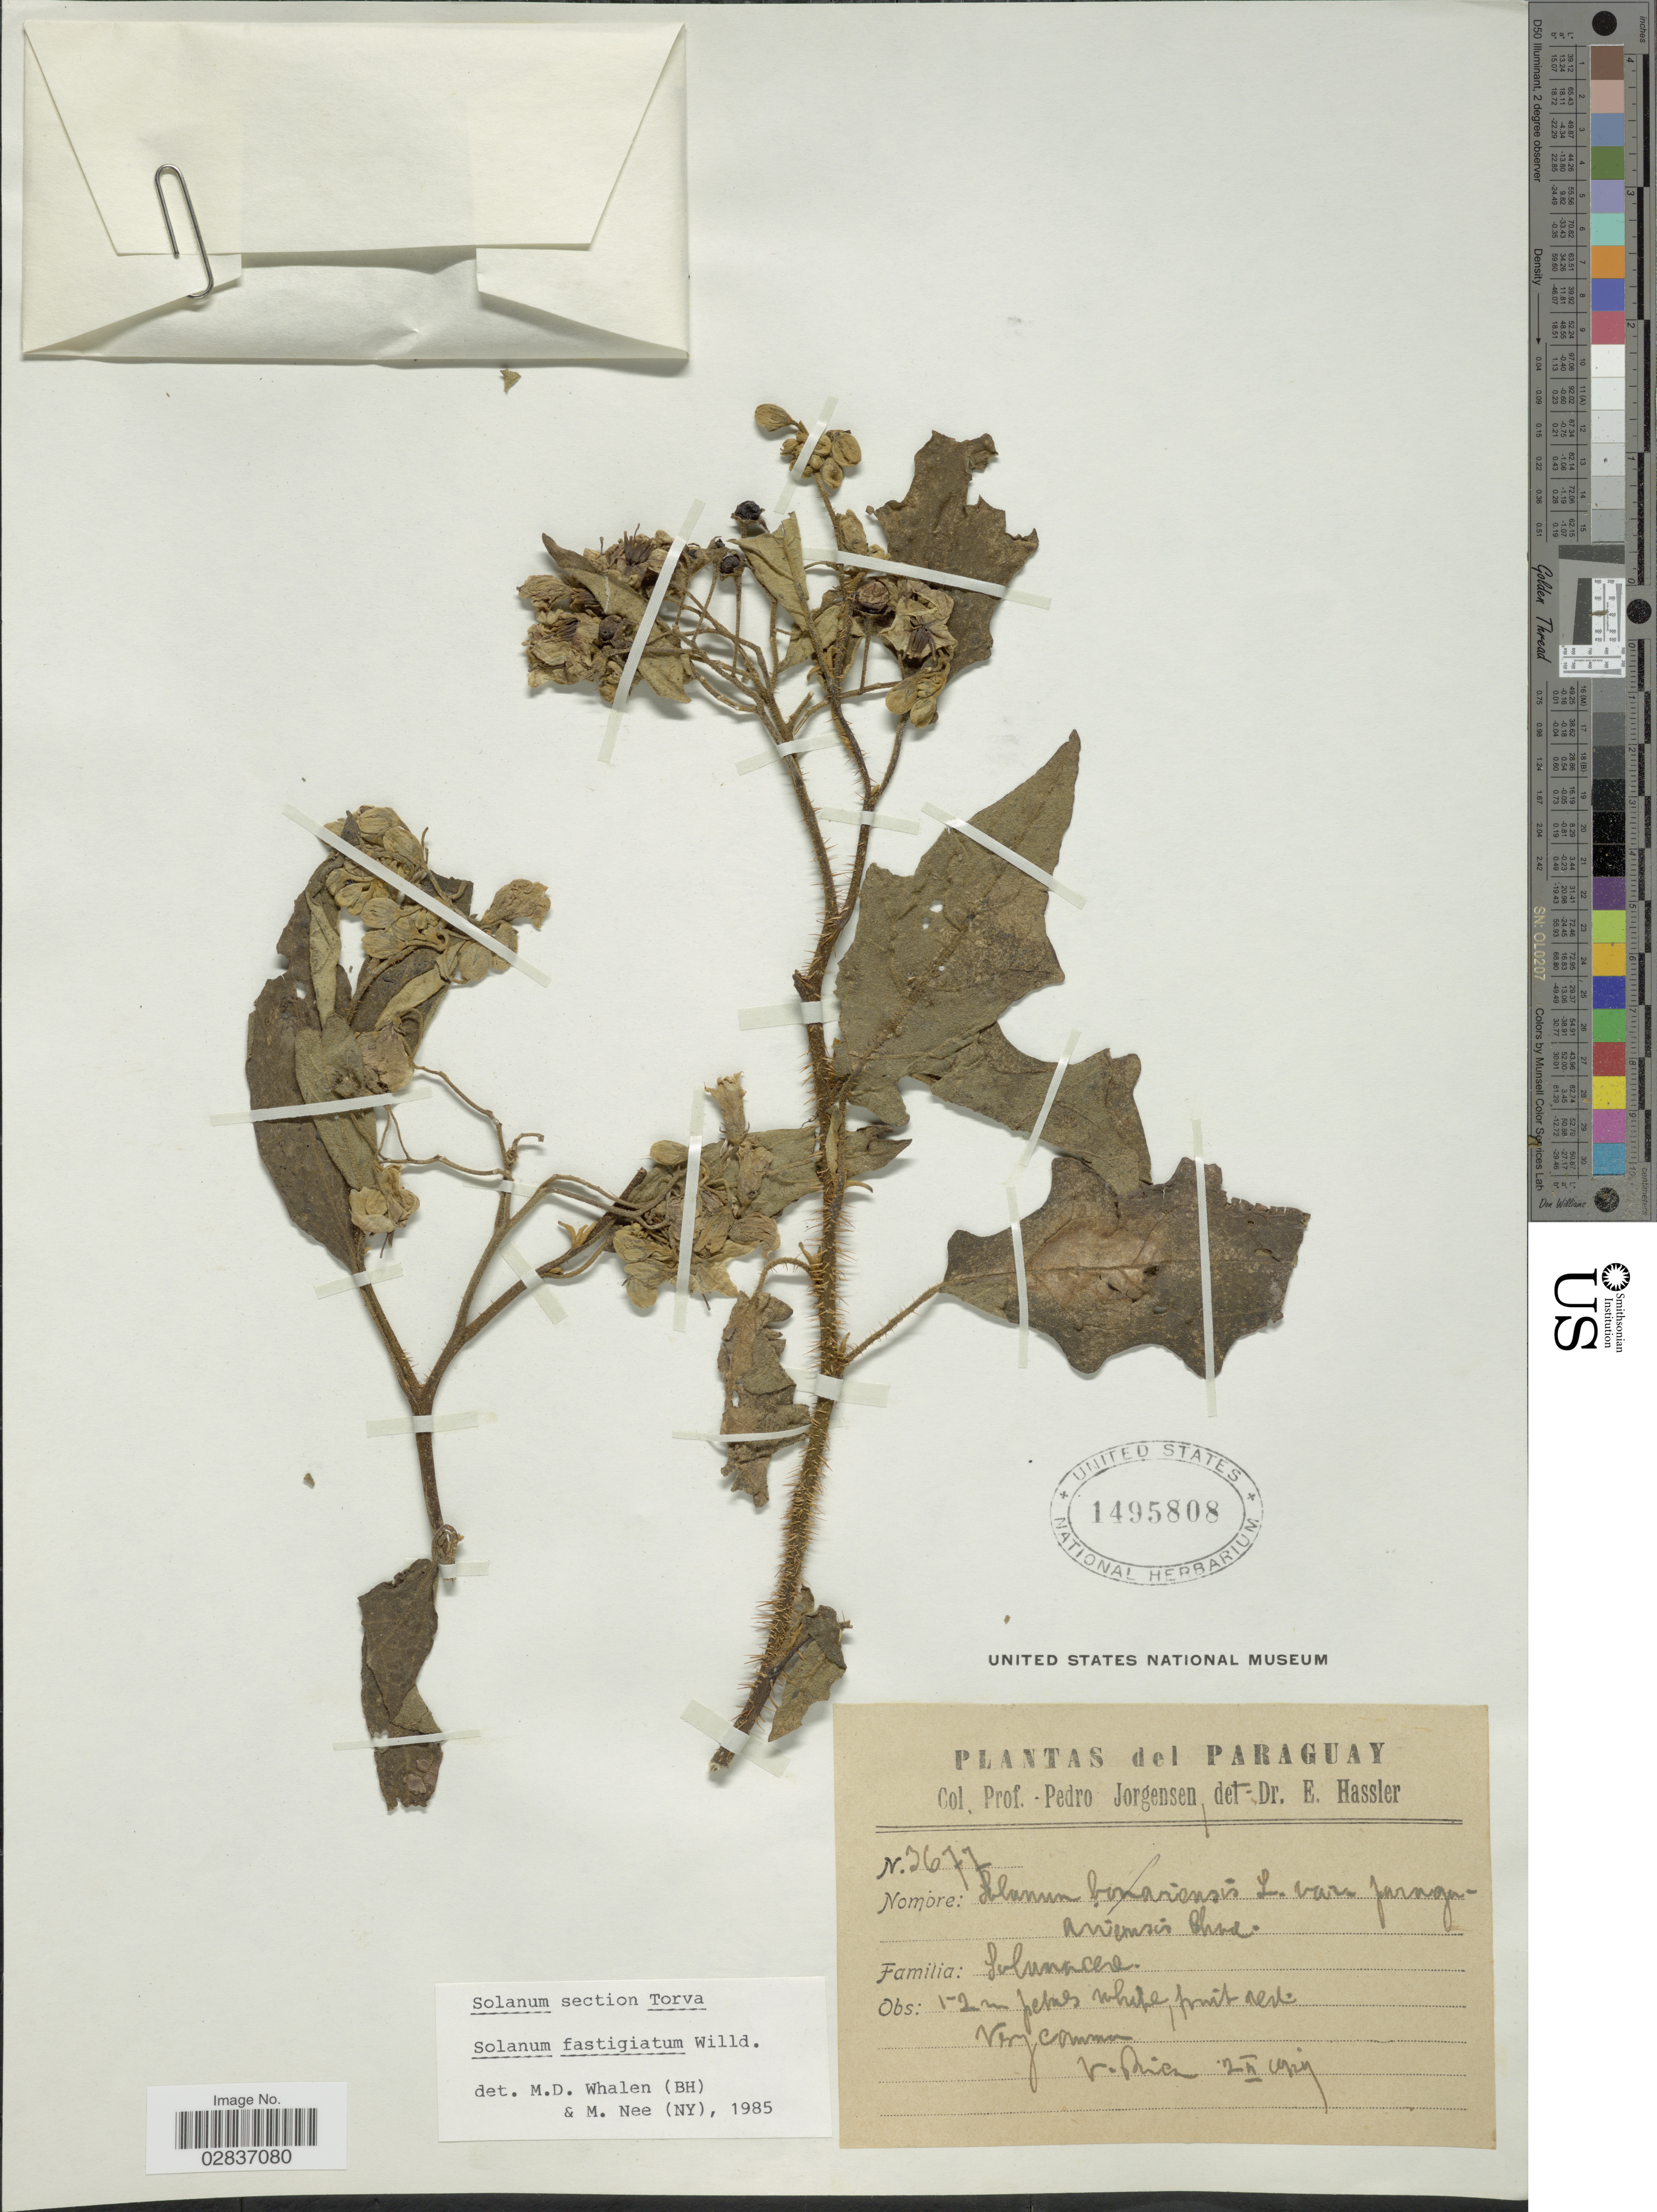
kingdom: Plantae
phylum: Tracheophyta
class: Magnoliopsida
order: Solanales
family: Solanaceae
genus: Solanum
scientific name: Solanum fastigiatum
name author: Willd.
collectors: P. Jörgensen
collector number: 3677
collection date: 1929-02-02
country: Paraguay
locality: V. Rica.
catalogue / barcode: US 1495808